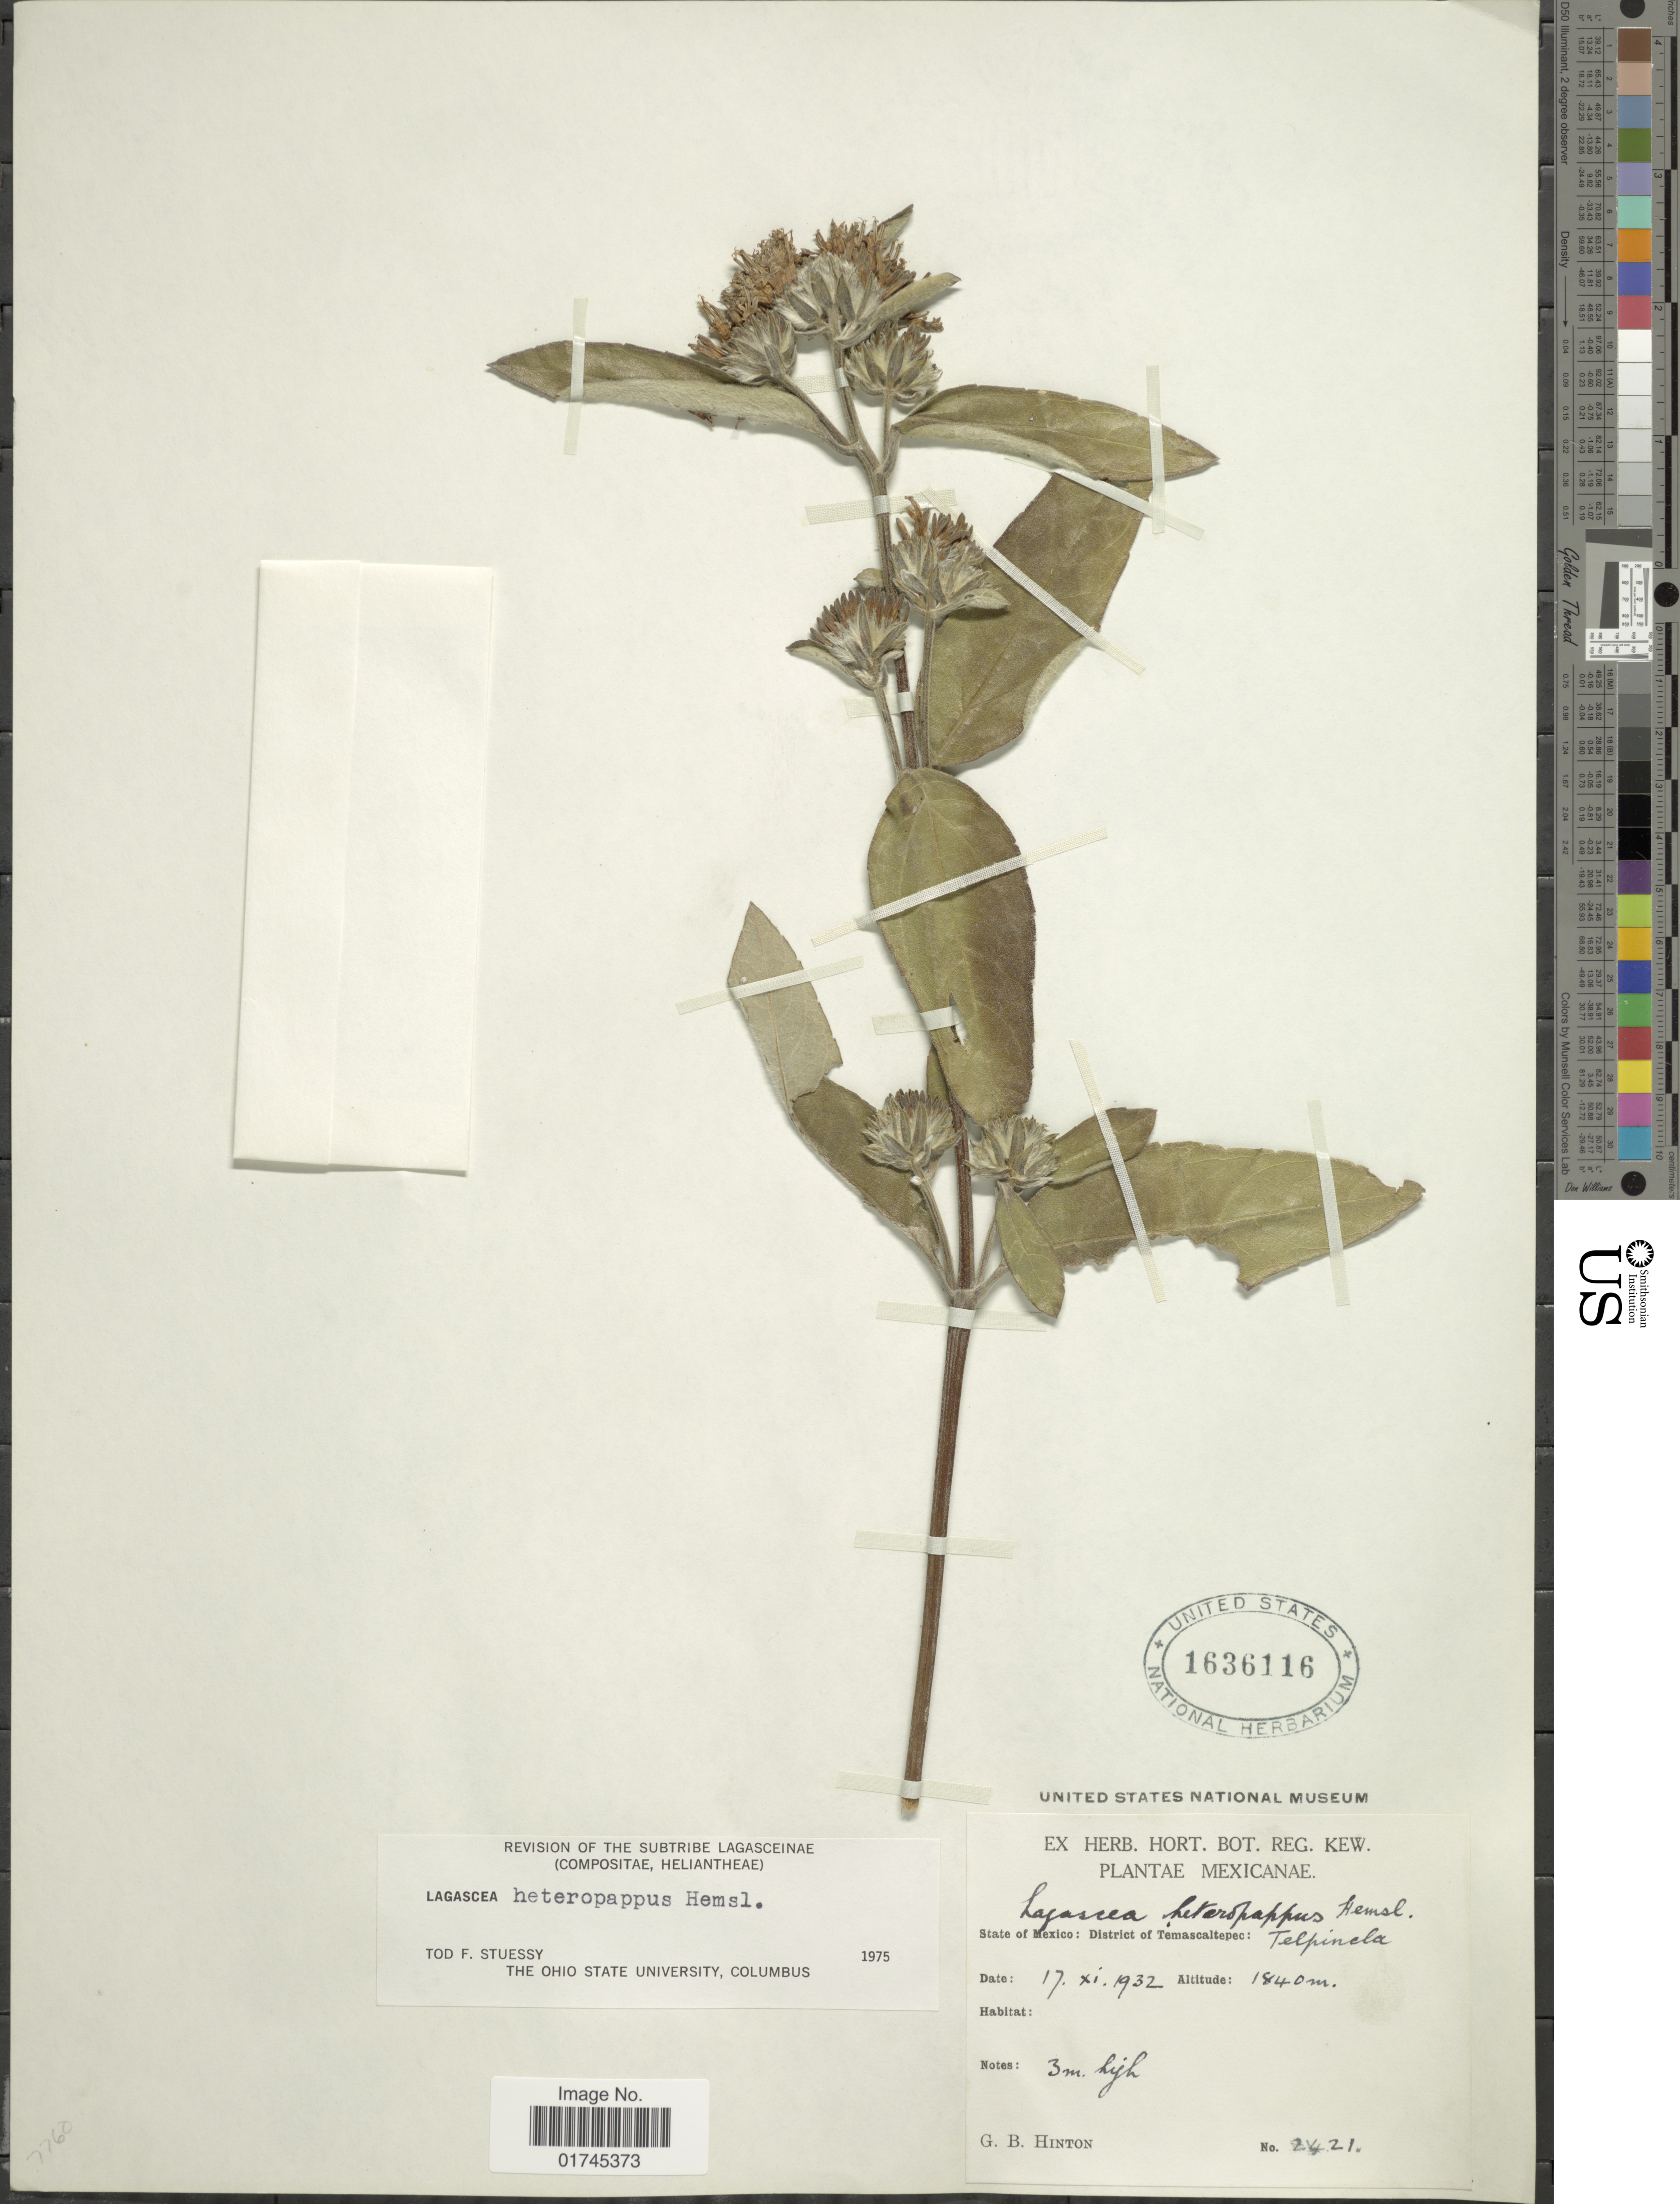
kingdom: Plantae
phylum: Tracheophyta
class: Magnoliopsida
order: Asterales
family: Asteraceae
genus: Lagascea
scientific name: Lagascea heteropappus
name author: Hemsl.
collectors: G. B. Hinton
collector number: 2421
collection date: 1932-11-17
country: Mexico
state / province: México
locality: District of Temascaltepec: Telpinela.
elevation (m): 1840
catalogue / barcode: US 1636116